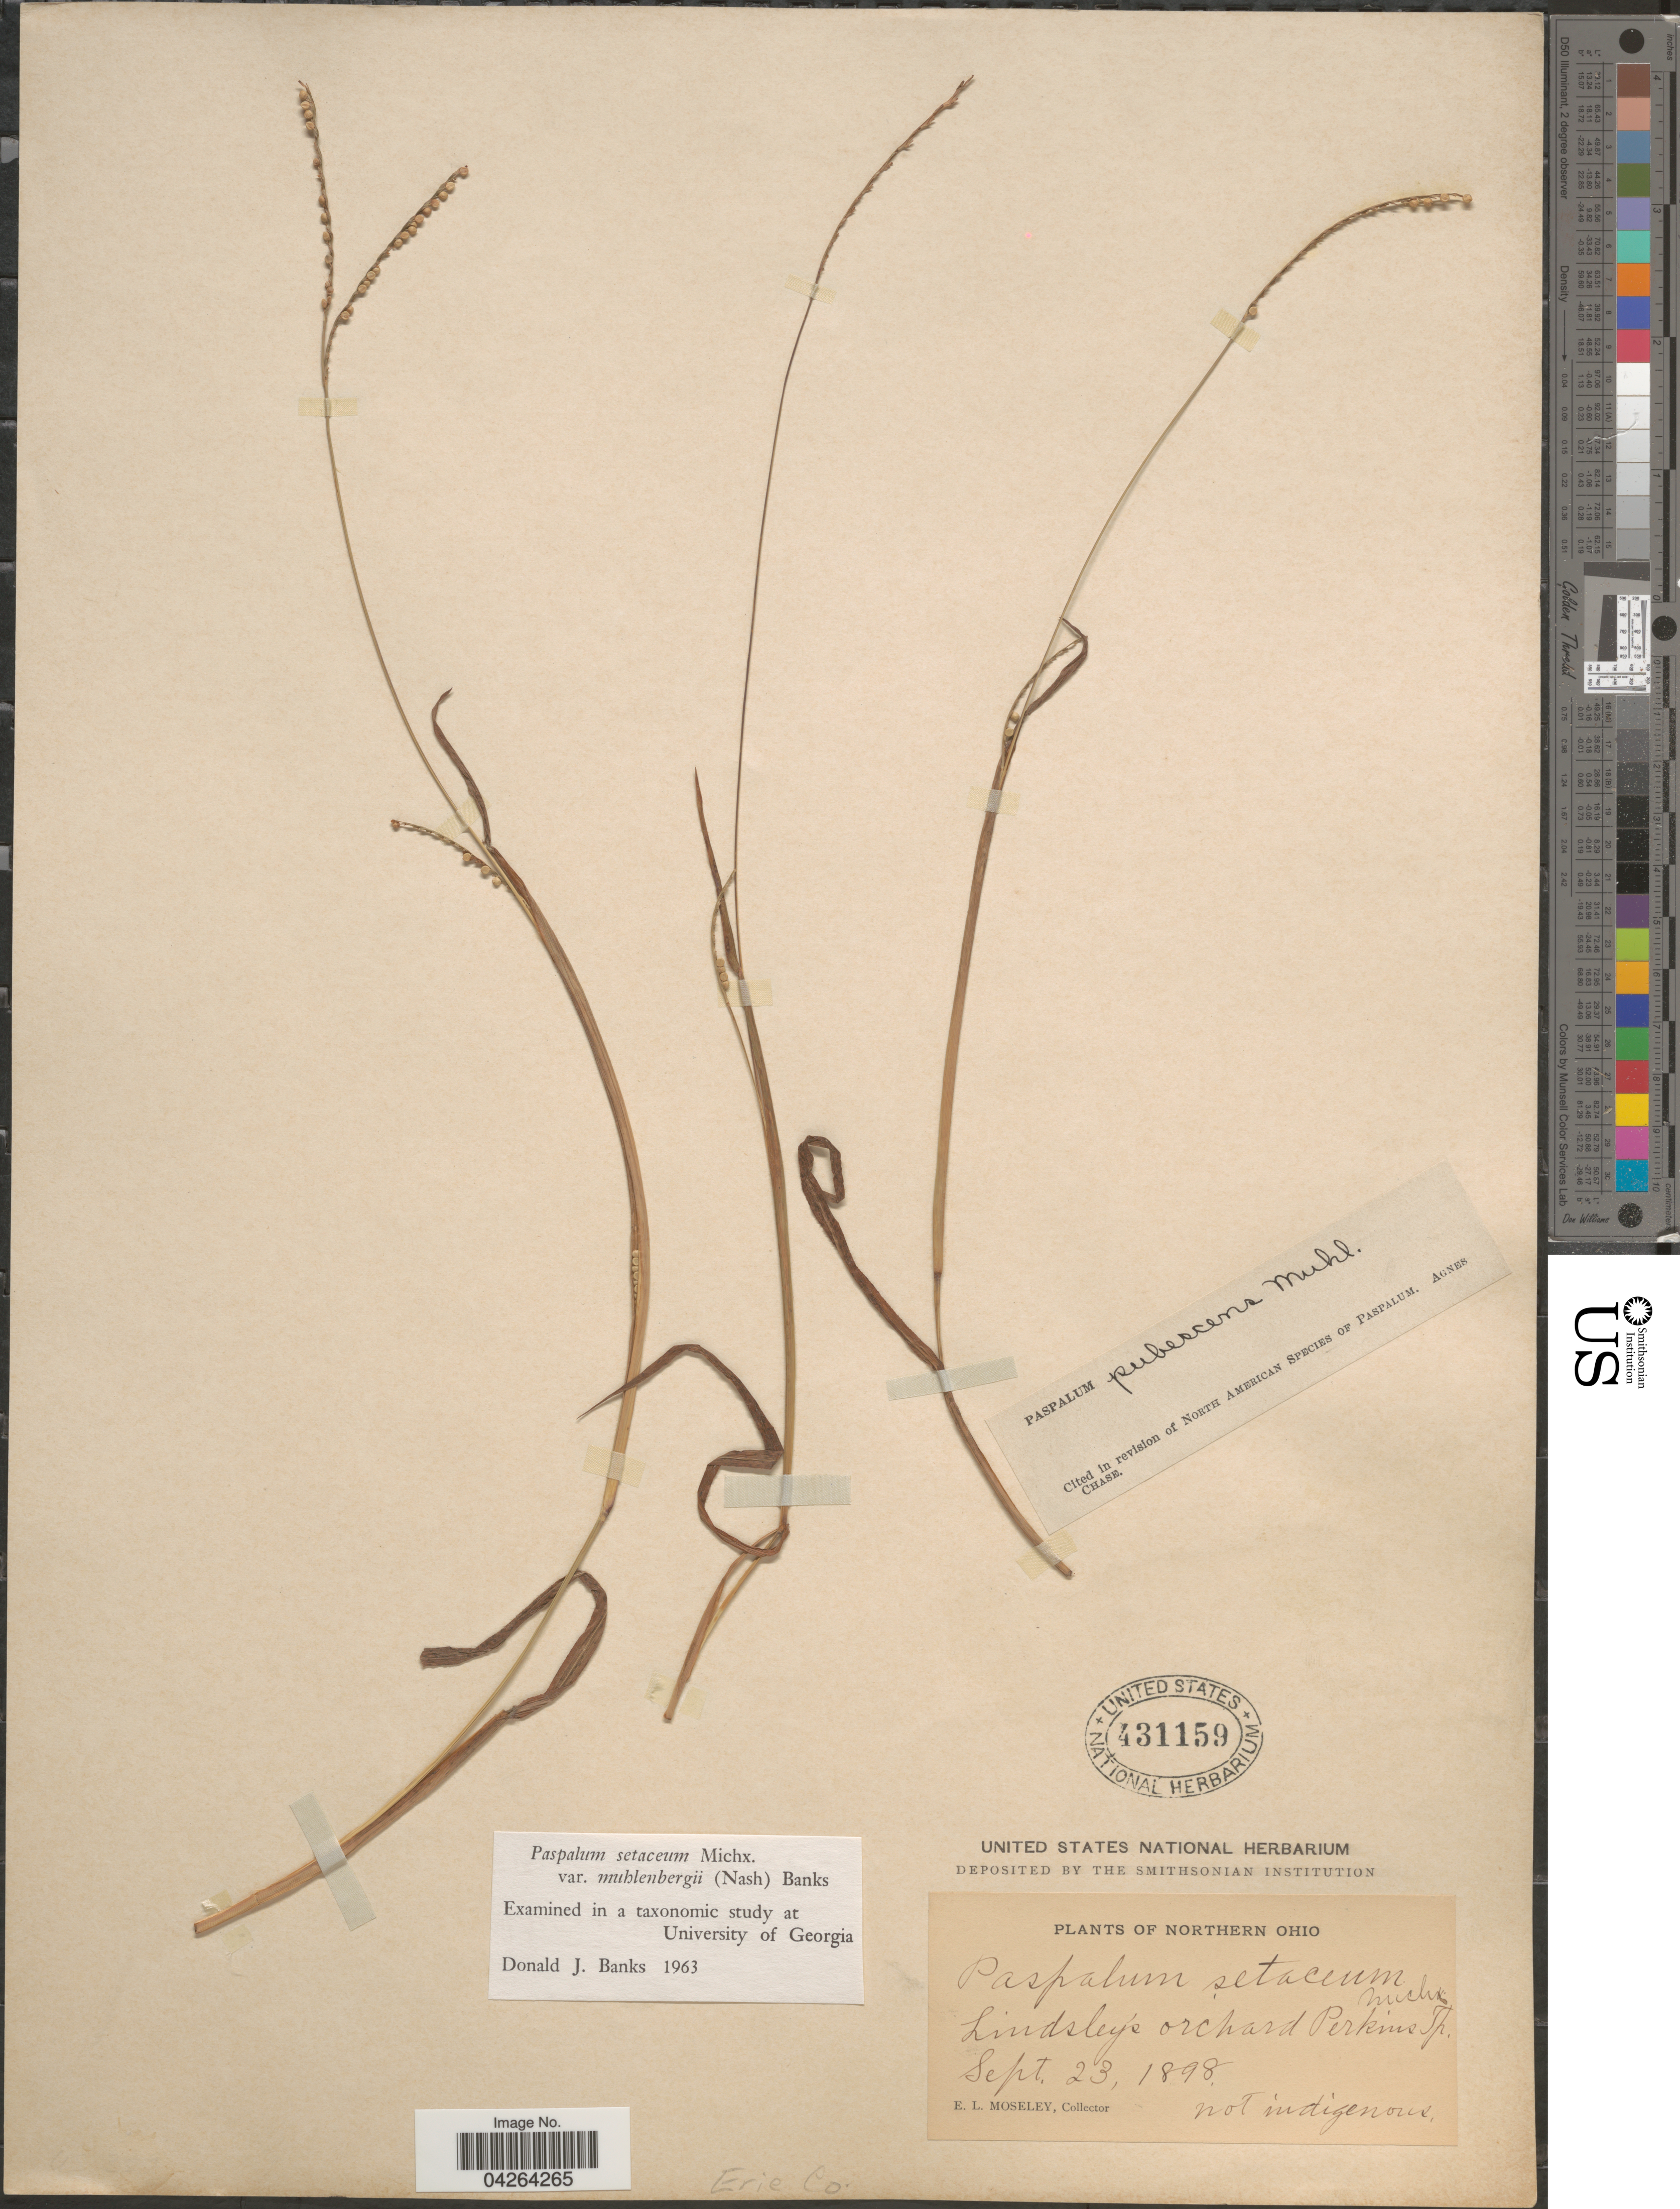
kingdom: Plantae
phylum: Tracheophyta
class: Liliopsida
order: Poales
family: Poaceae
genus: Paspalum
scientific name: Paspalum setaceum var. muhlenbergii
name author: (Nash) D.J. Banks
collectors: E. Moseley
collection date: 1898-09-23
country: United States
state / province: Ohio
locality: Northern Ohio. Lindsley's orchard Perkins Tp.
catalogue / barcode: US 431159